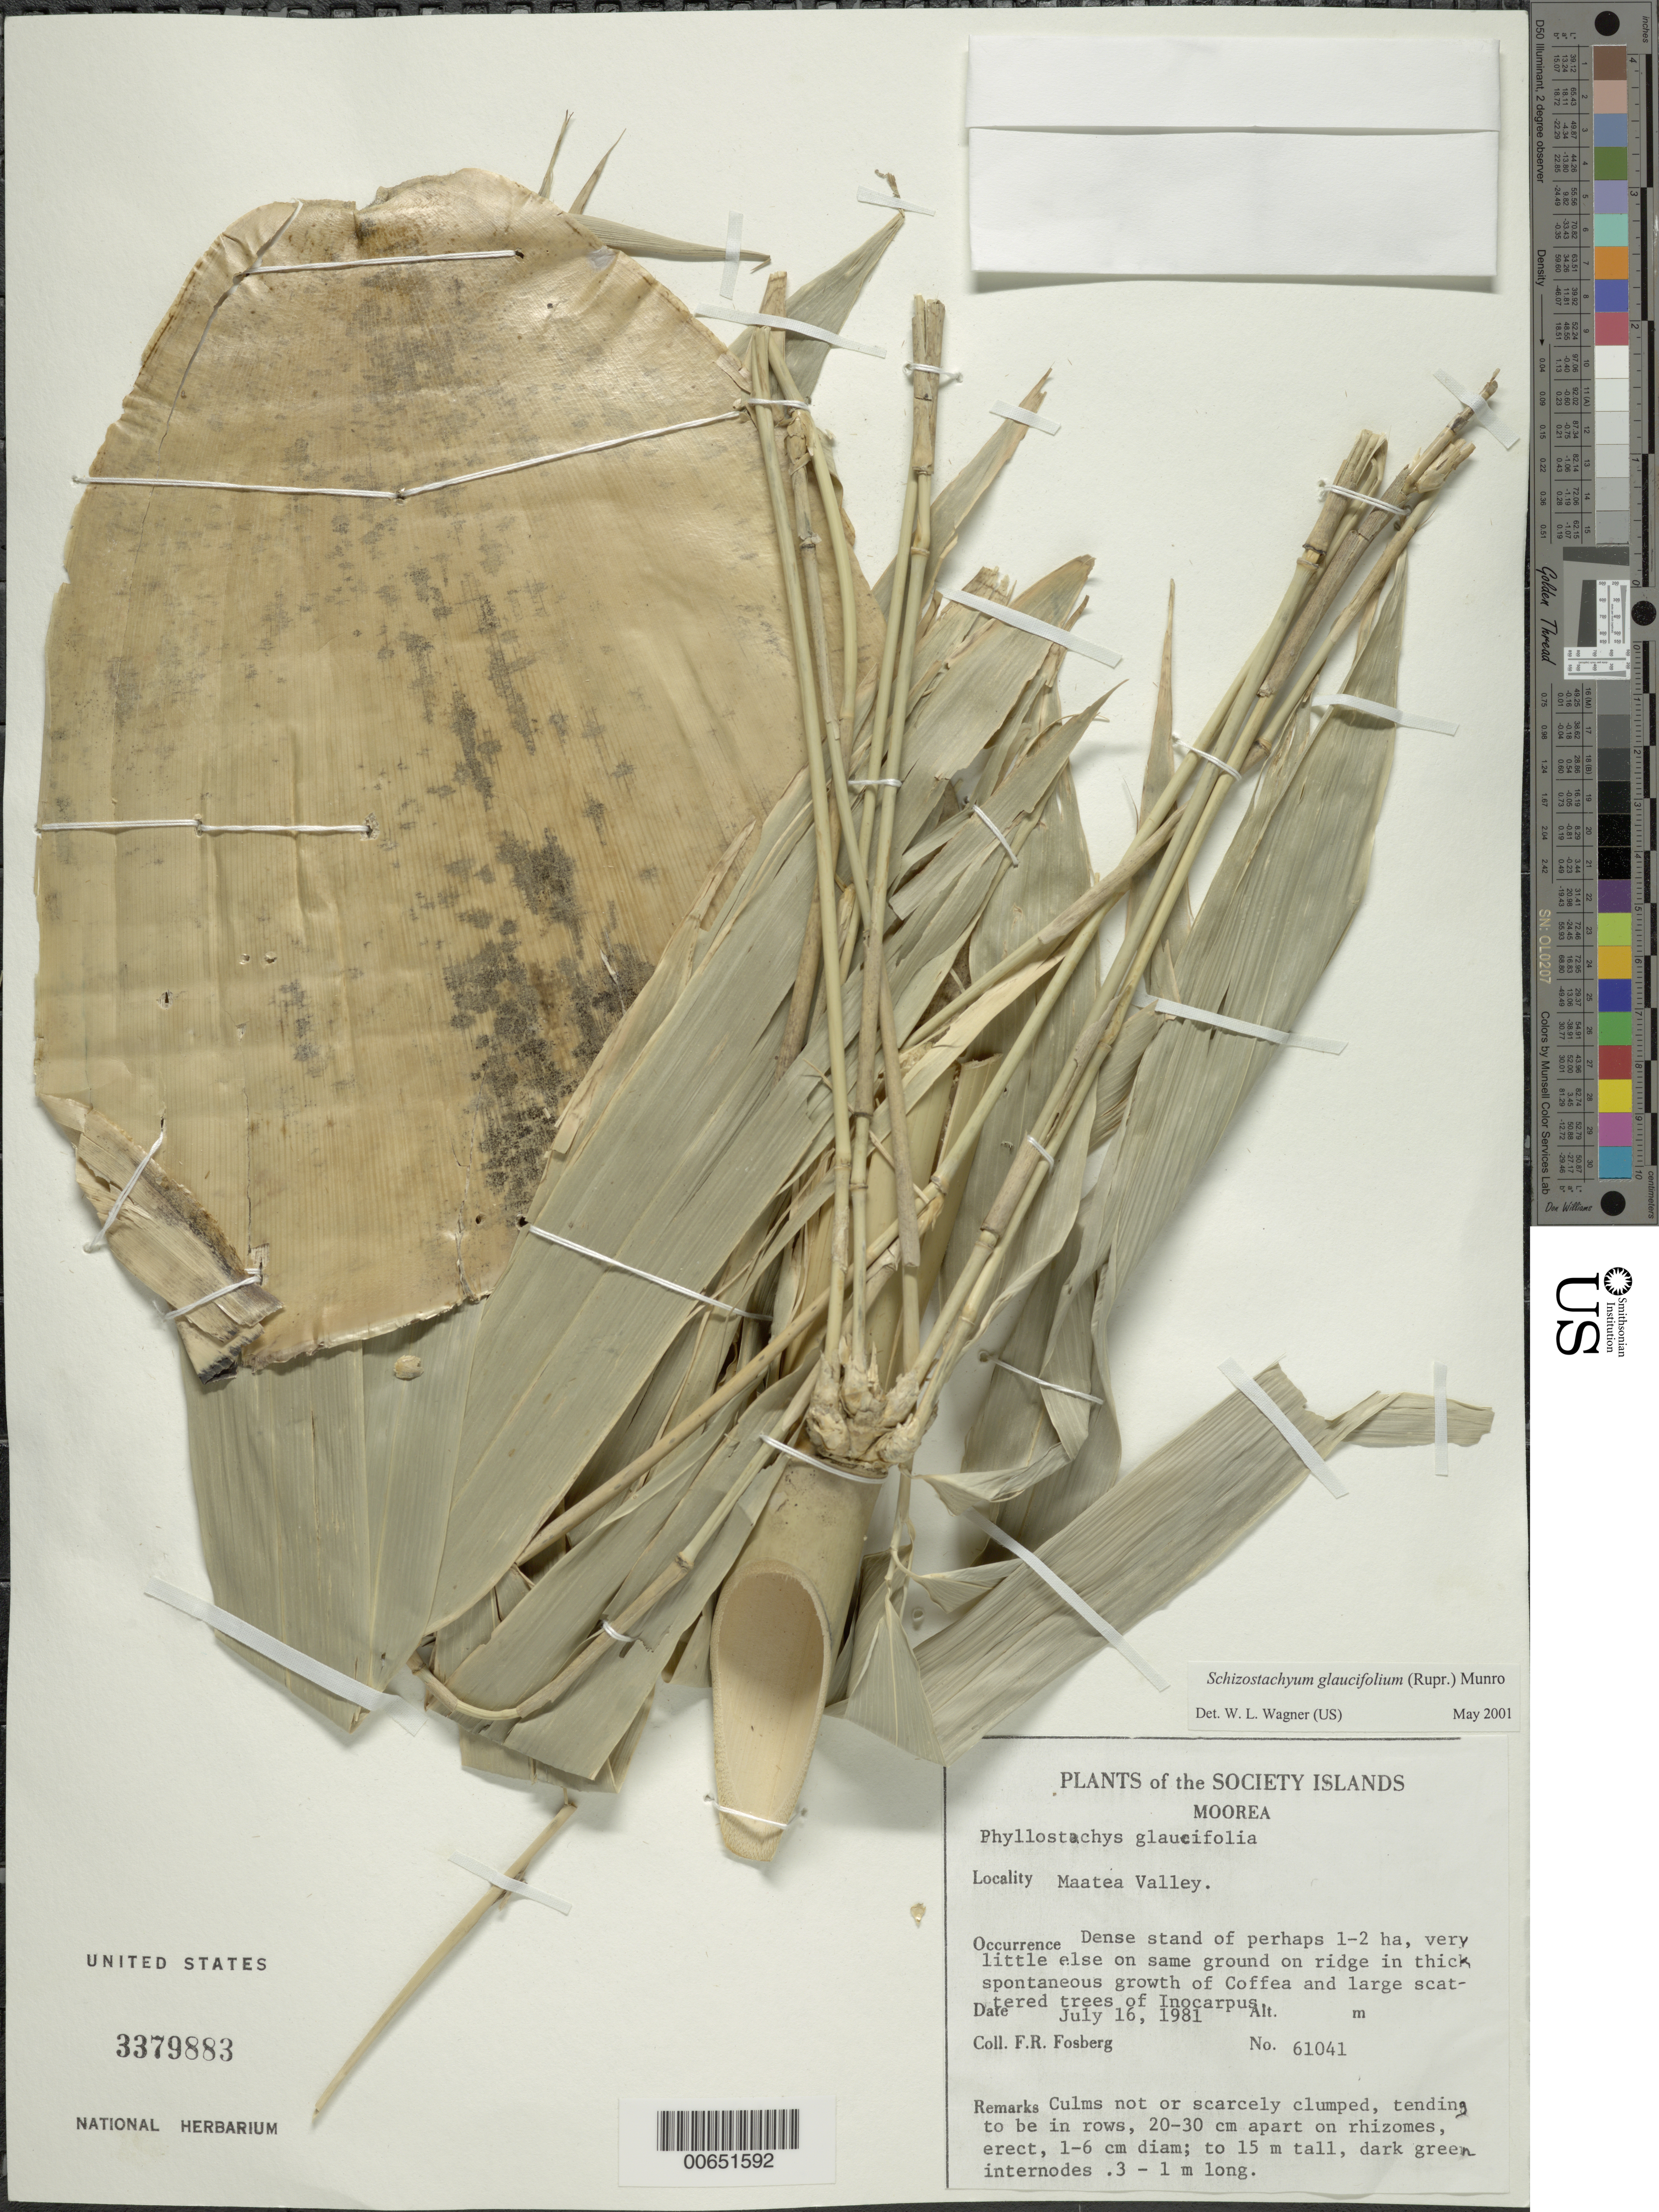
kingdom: Plantae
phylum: Tracheophyta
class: Liliopsida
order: Poales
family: Poaceae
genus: Schizostachyum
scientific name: Schizostachyum glaucifolium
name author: (Rupr.) Munro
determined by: Wagner, W. L., (BOT), Smithsonian Institution - National Museum of Natural History (UNITED STATES)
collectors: F. R. Fosberg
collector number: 61041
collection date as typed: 16 Jul 1981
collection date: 1981-07-16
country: French Polynesia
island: Moorea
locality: Maatea valley [Society Is.]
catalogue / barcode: US 3379883